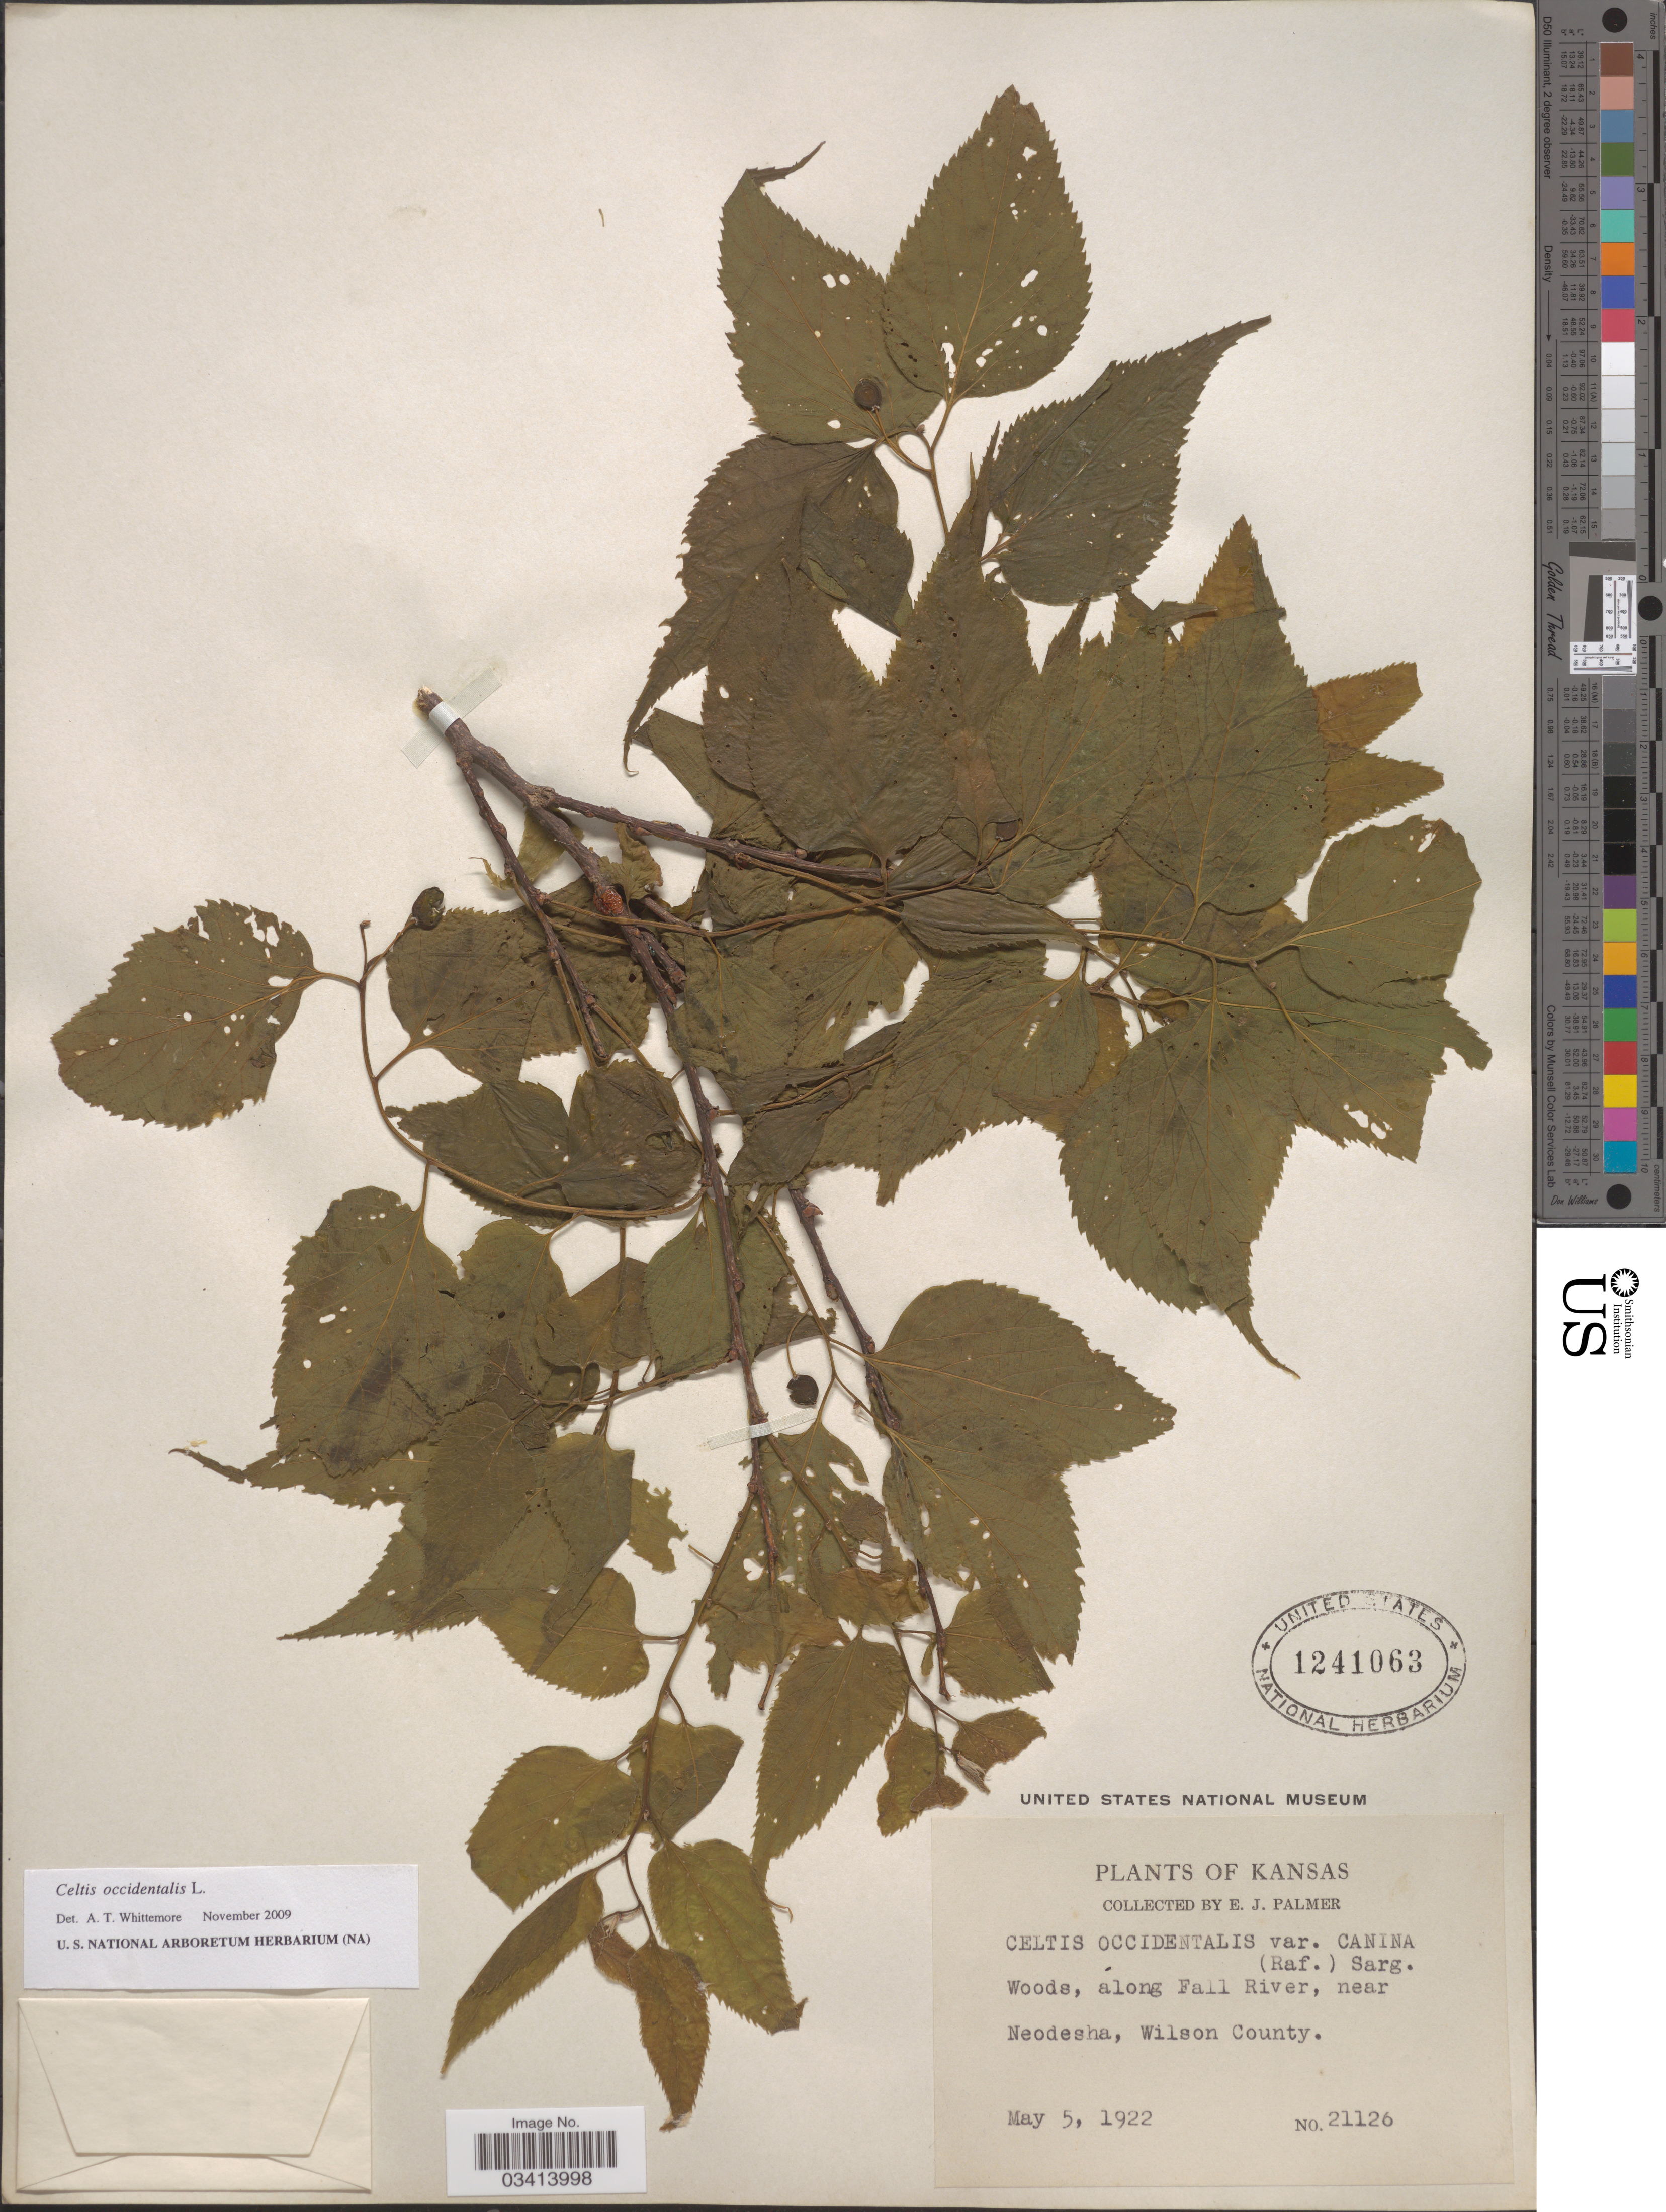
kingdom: Plantae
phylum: Tracheophyta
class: Magnoliopsida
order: Rosales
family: Cannabaceae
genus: Celtis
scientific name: Celtis occidentalis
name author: L.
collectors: E. J. Palmer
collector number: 21126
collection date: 1922-05-05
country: United States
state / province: Kansas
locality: Woods, along Fall River, near Neodesha, Wilson County.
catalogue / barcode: US 1241063